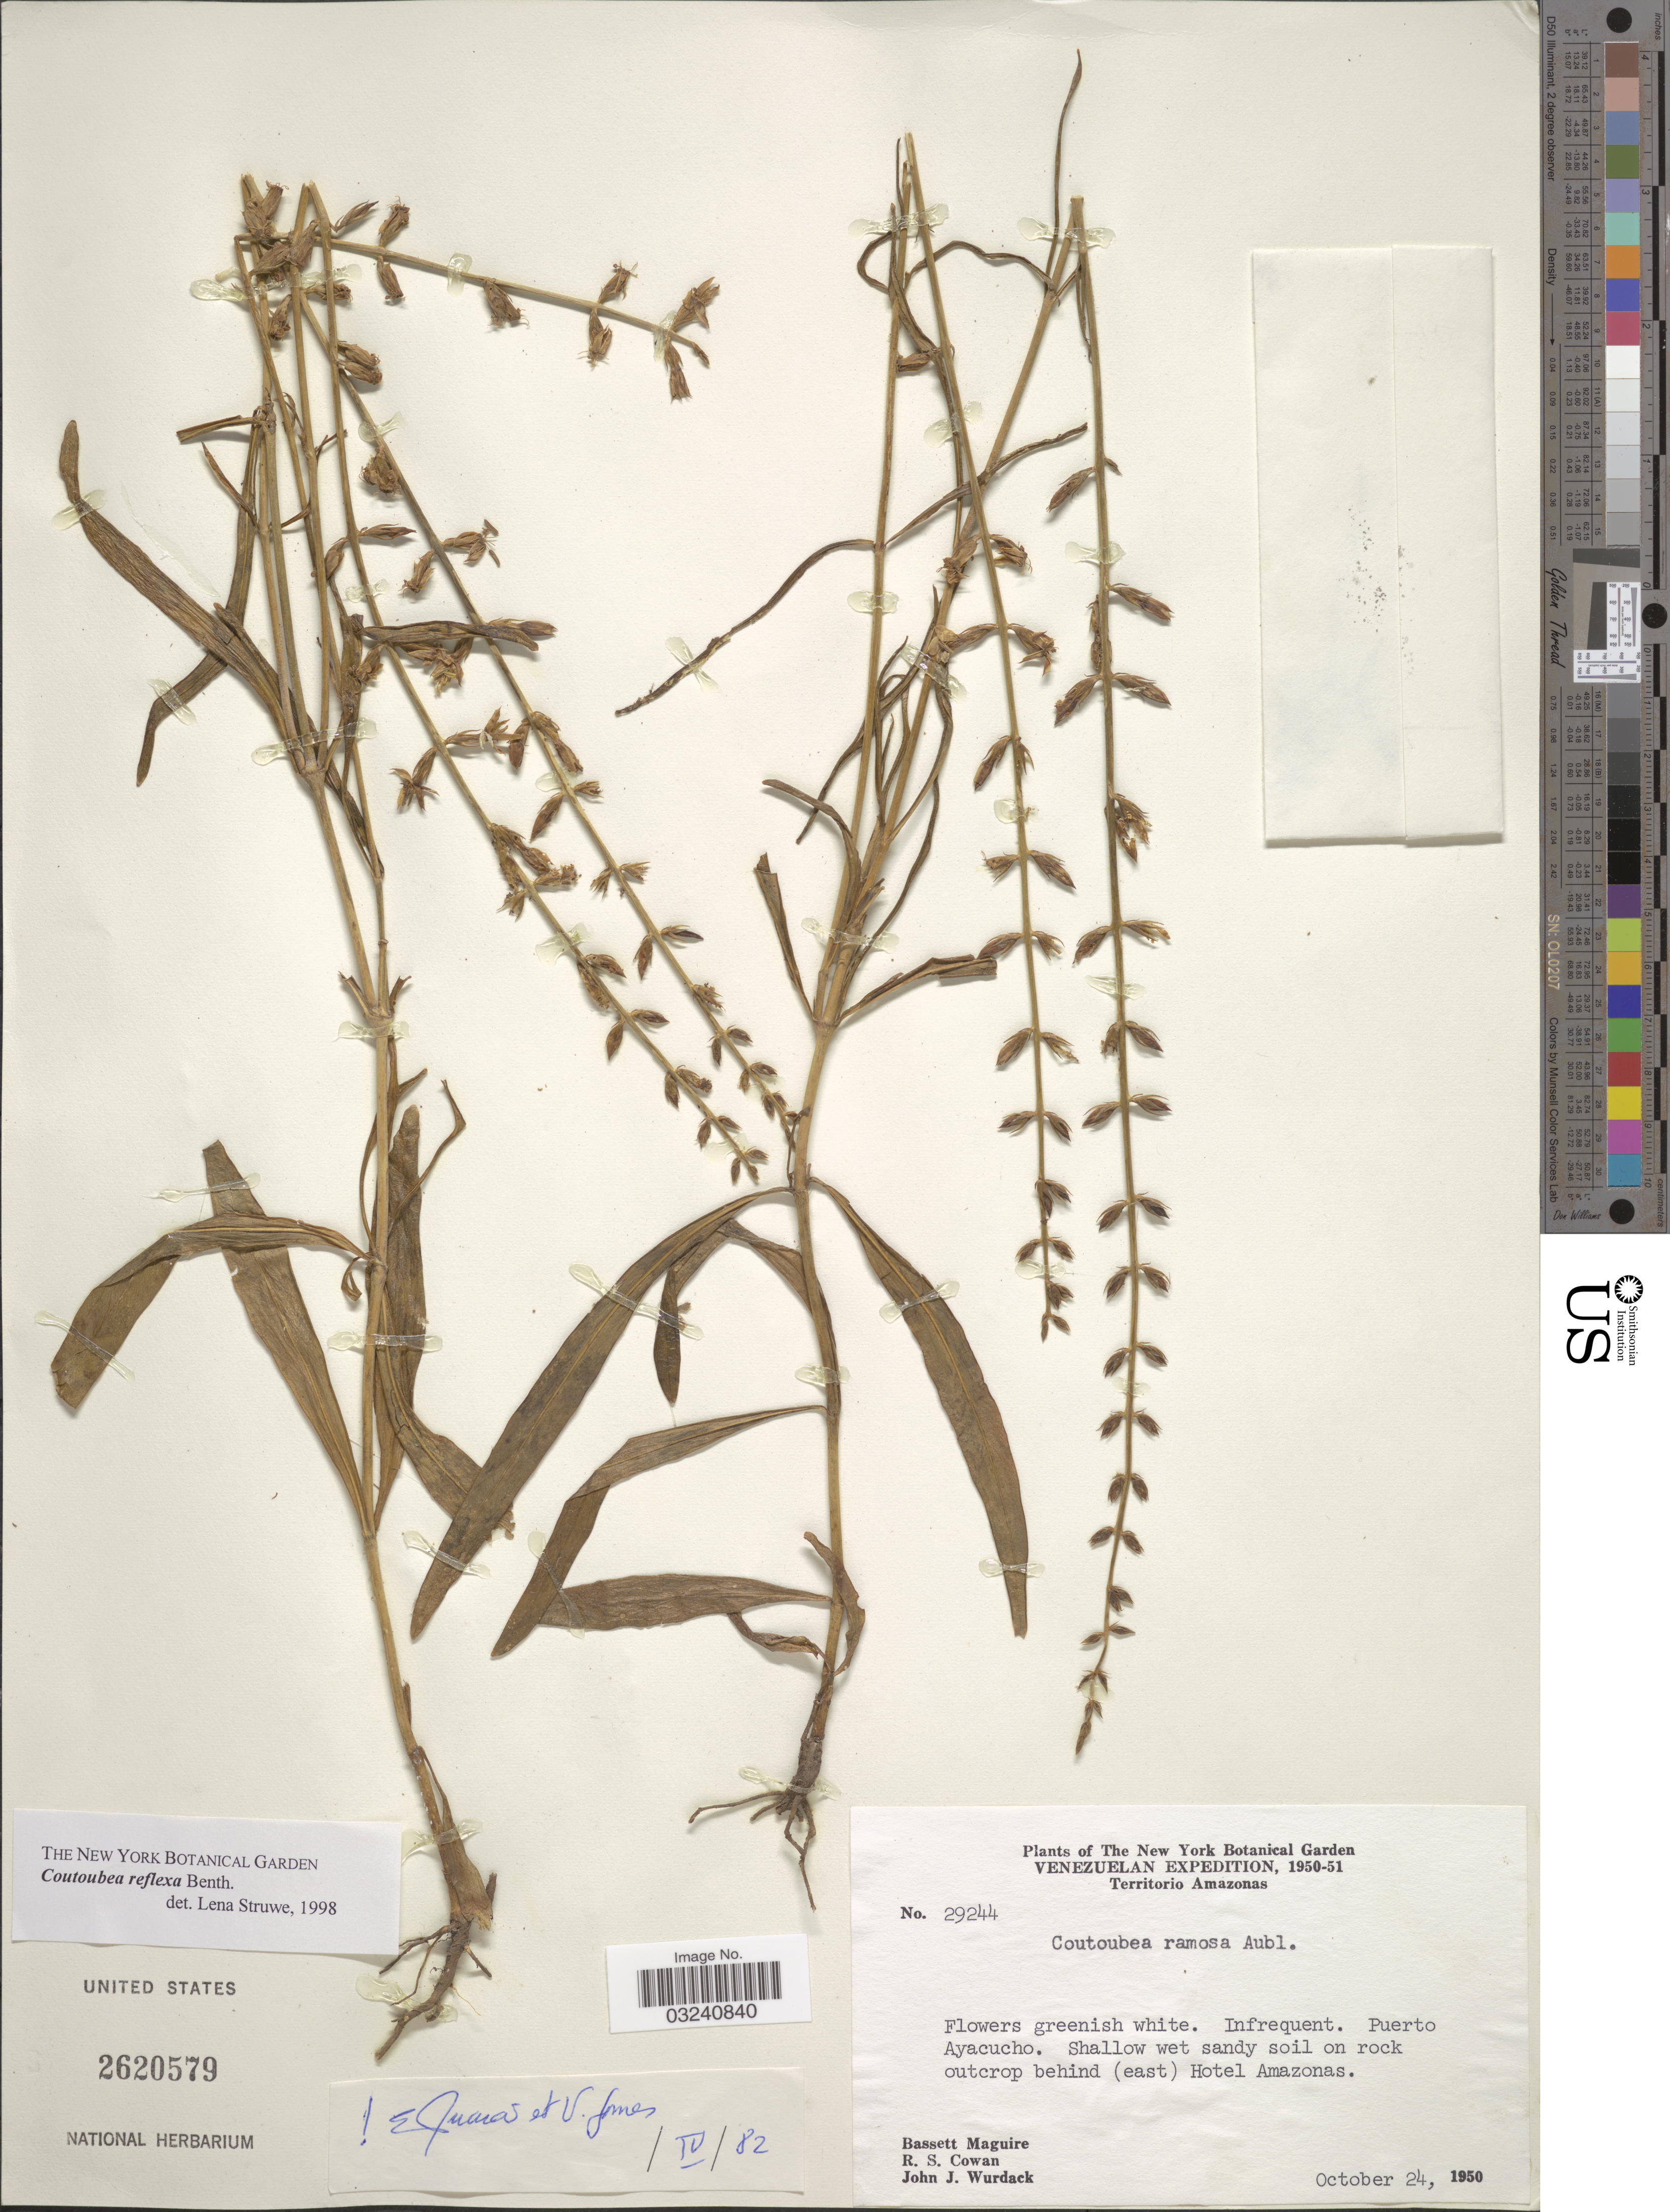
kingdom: Plantae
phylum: Tracheophyta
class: Magnoliopsida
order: Gentianales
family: Gentianaceae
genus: Coutoubea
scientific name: Coutoubea reflexa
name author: Benth.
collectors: B. Maguire, R. S. Cowan & J. J. Wurdack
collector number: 29244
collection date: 1950-10-24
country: Venezuela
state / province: Amazonas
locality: Puerto Ayacucho. Shallow wet sandy soil on rock outcrop behind (east) Hotel Amazonas.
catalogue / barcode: US 2620579